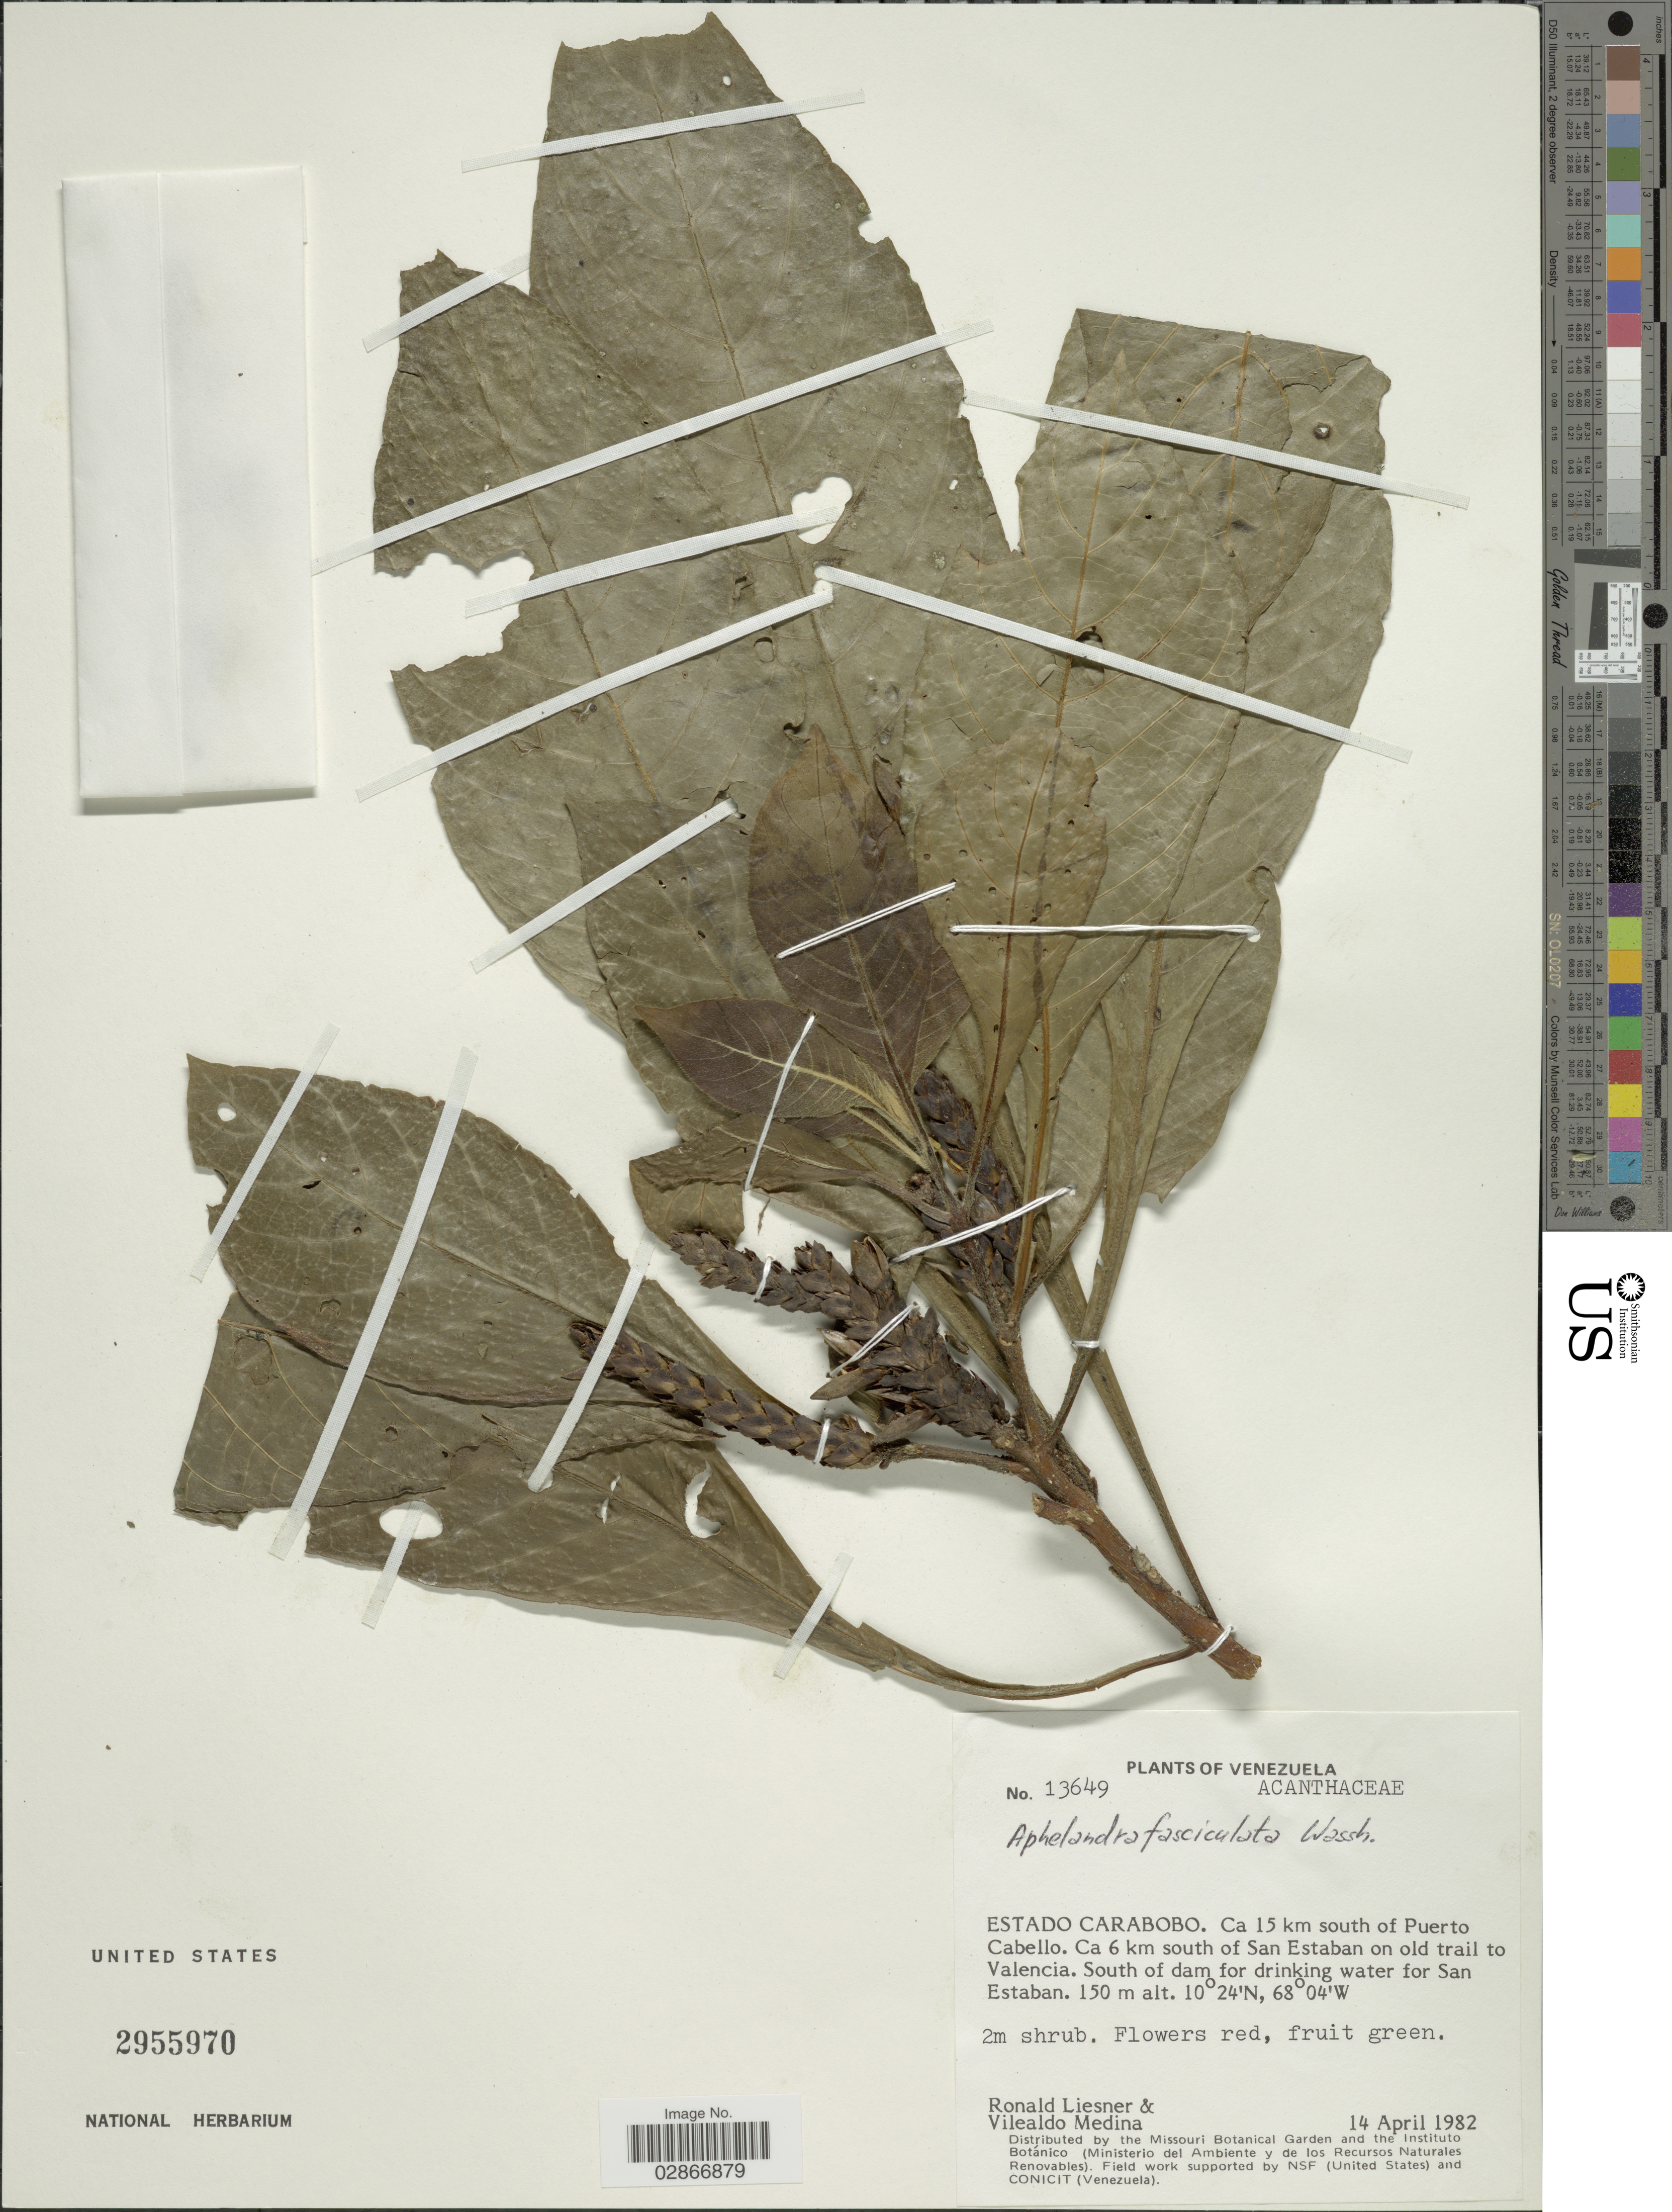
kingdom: Plantae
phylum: Tracheophyta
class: Magnoliopsida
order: Lamiales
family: Acanthaceae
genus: Aphelandra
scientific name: Aphelandra fasciculata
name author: Wassh.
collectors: R. L. Liesner & V. Medina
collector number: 13649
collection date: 1982-04-14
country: Venezuela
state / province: Carabobo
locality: Ca 15 km south of Puerto Cabello. Ca 6 km south of San Estaban old trail to Valencia. South of dam fror drinking water for San Estaban.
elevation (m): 150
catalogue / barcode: US 2955970